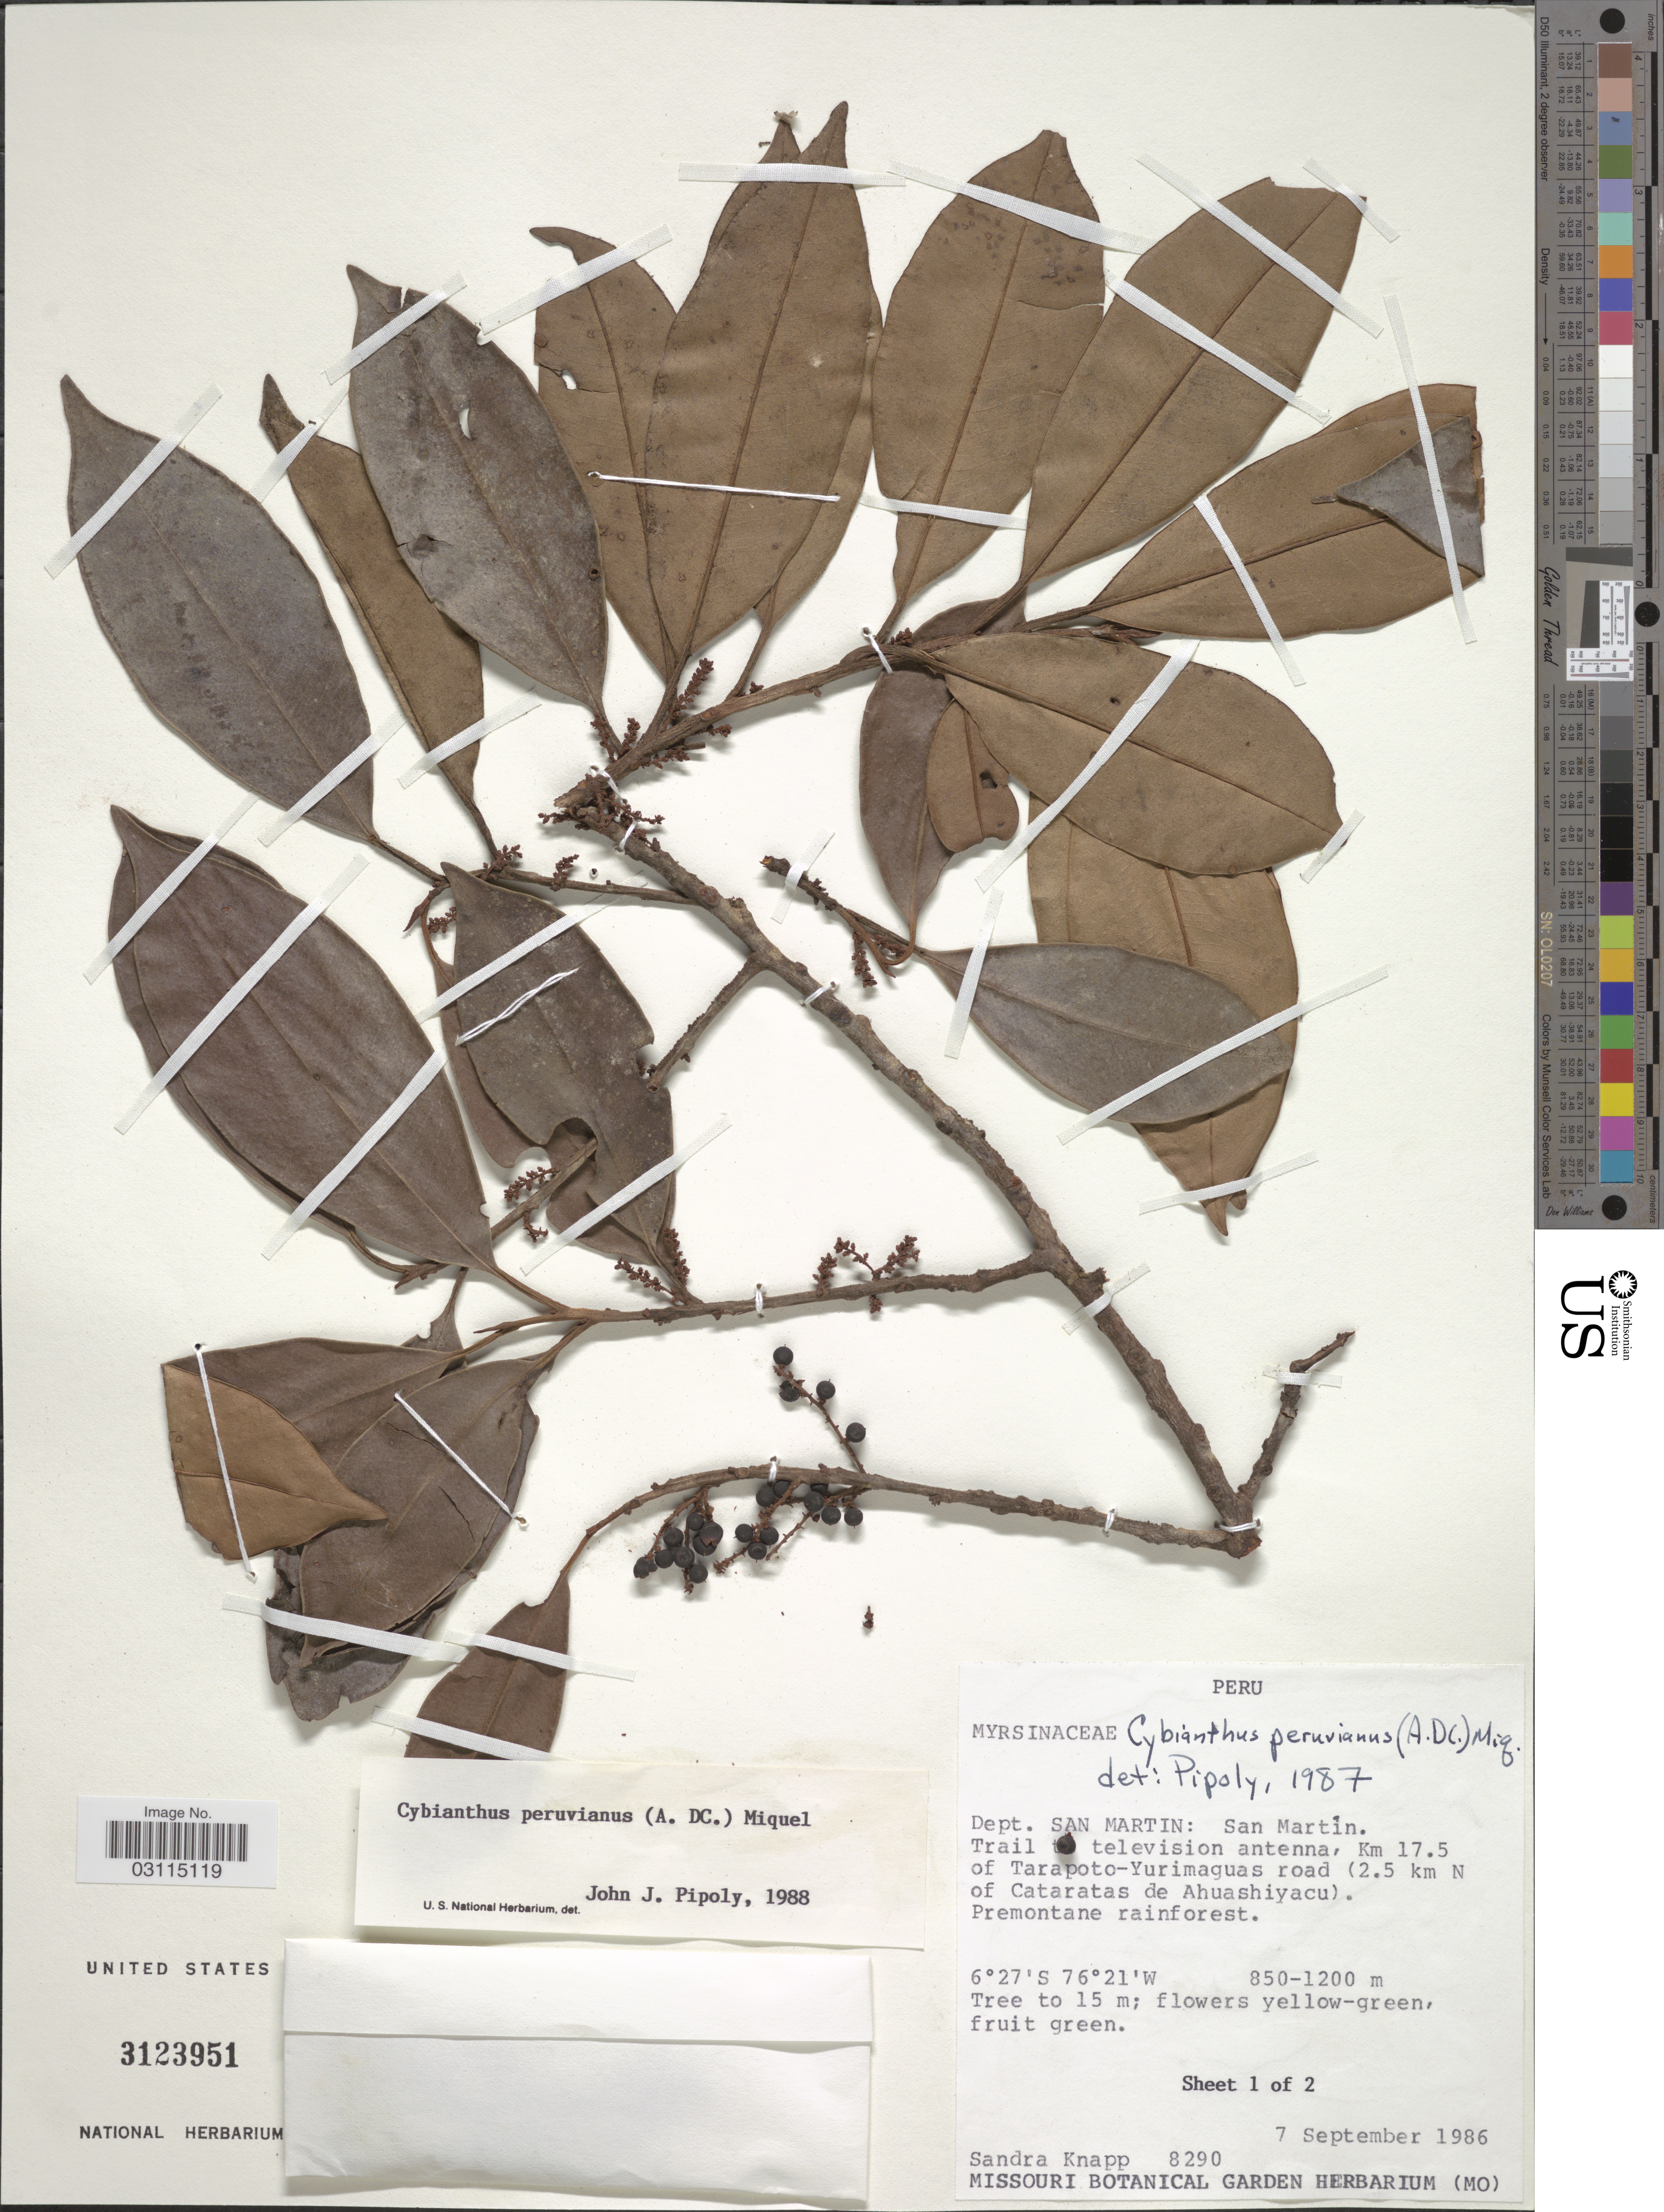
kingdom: Plantae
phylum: Tracheophyta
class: Magnoliopsida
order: Ericales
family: Primulaceae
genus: Cybianthus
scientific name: Cybianthus peruvianus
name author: (A. DC.) Miq.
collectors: S. Knapp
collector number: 8290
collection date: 1986-09-07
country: Peru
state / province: San Martín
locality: Dept. San Martin: San Martín, Trail to television antenne, Km 17.5 of Tarapoto-Yurimaguas road ( 2.5 km N of Cataratas de Ahuashiyacu).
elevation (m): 850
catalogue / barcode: US 3123951